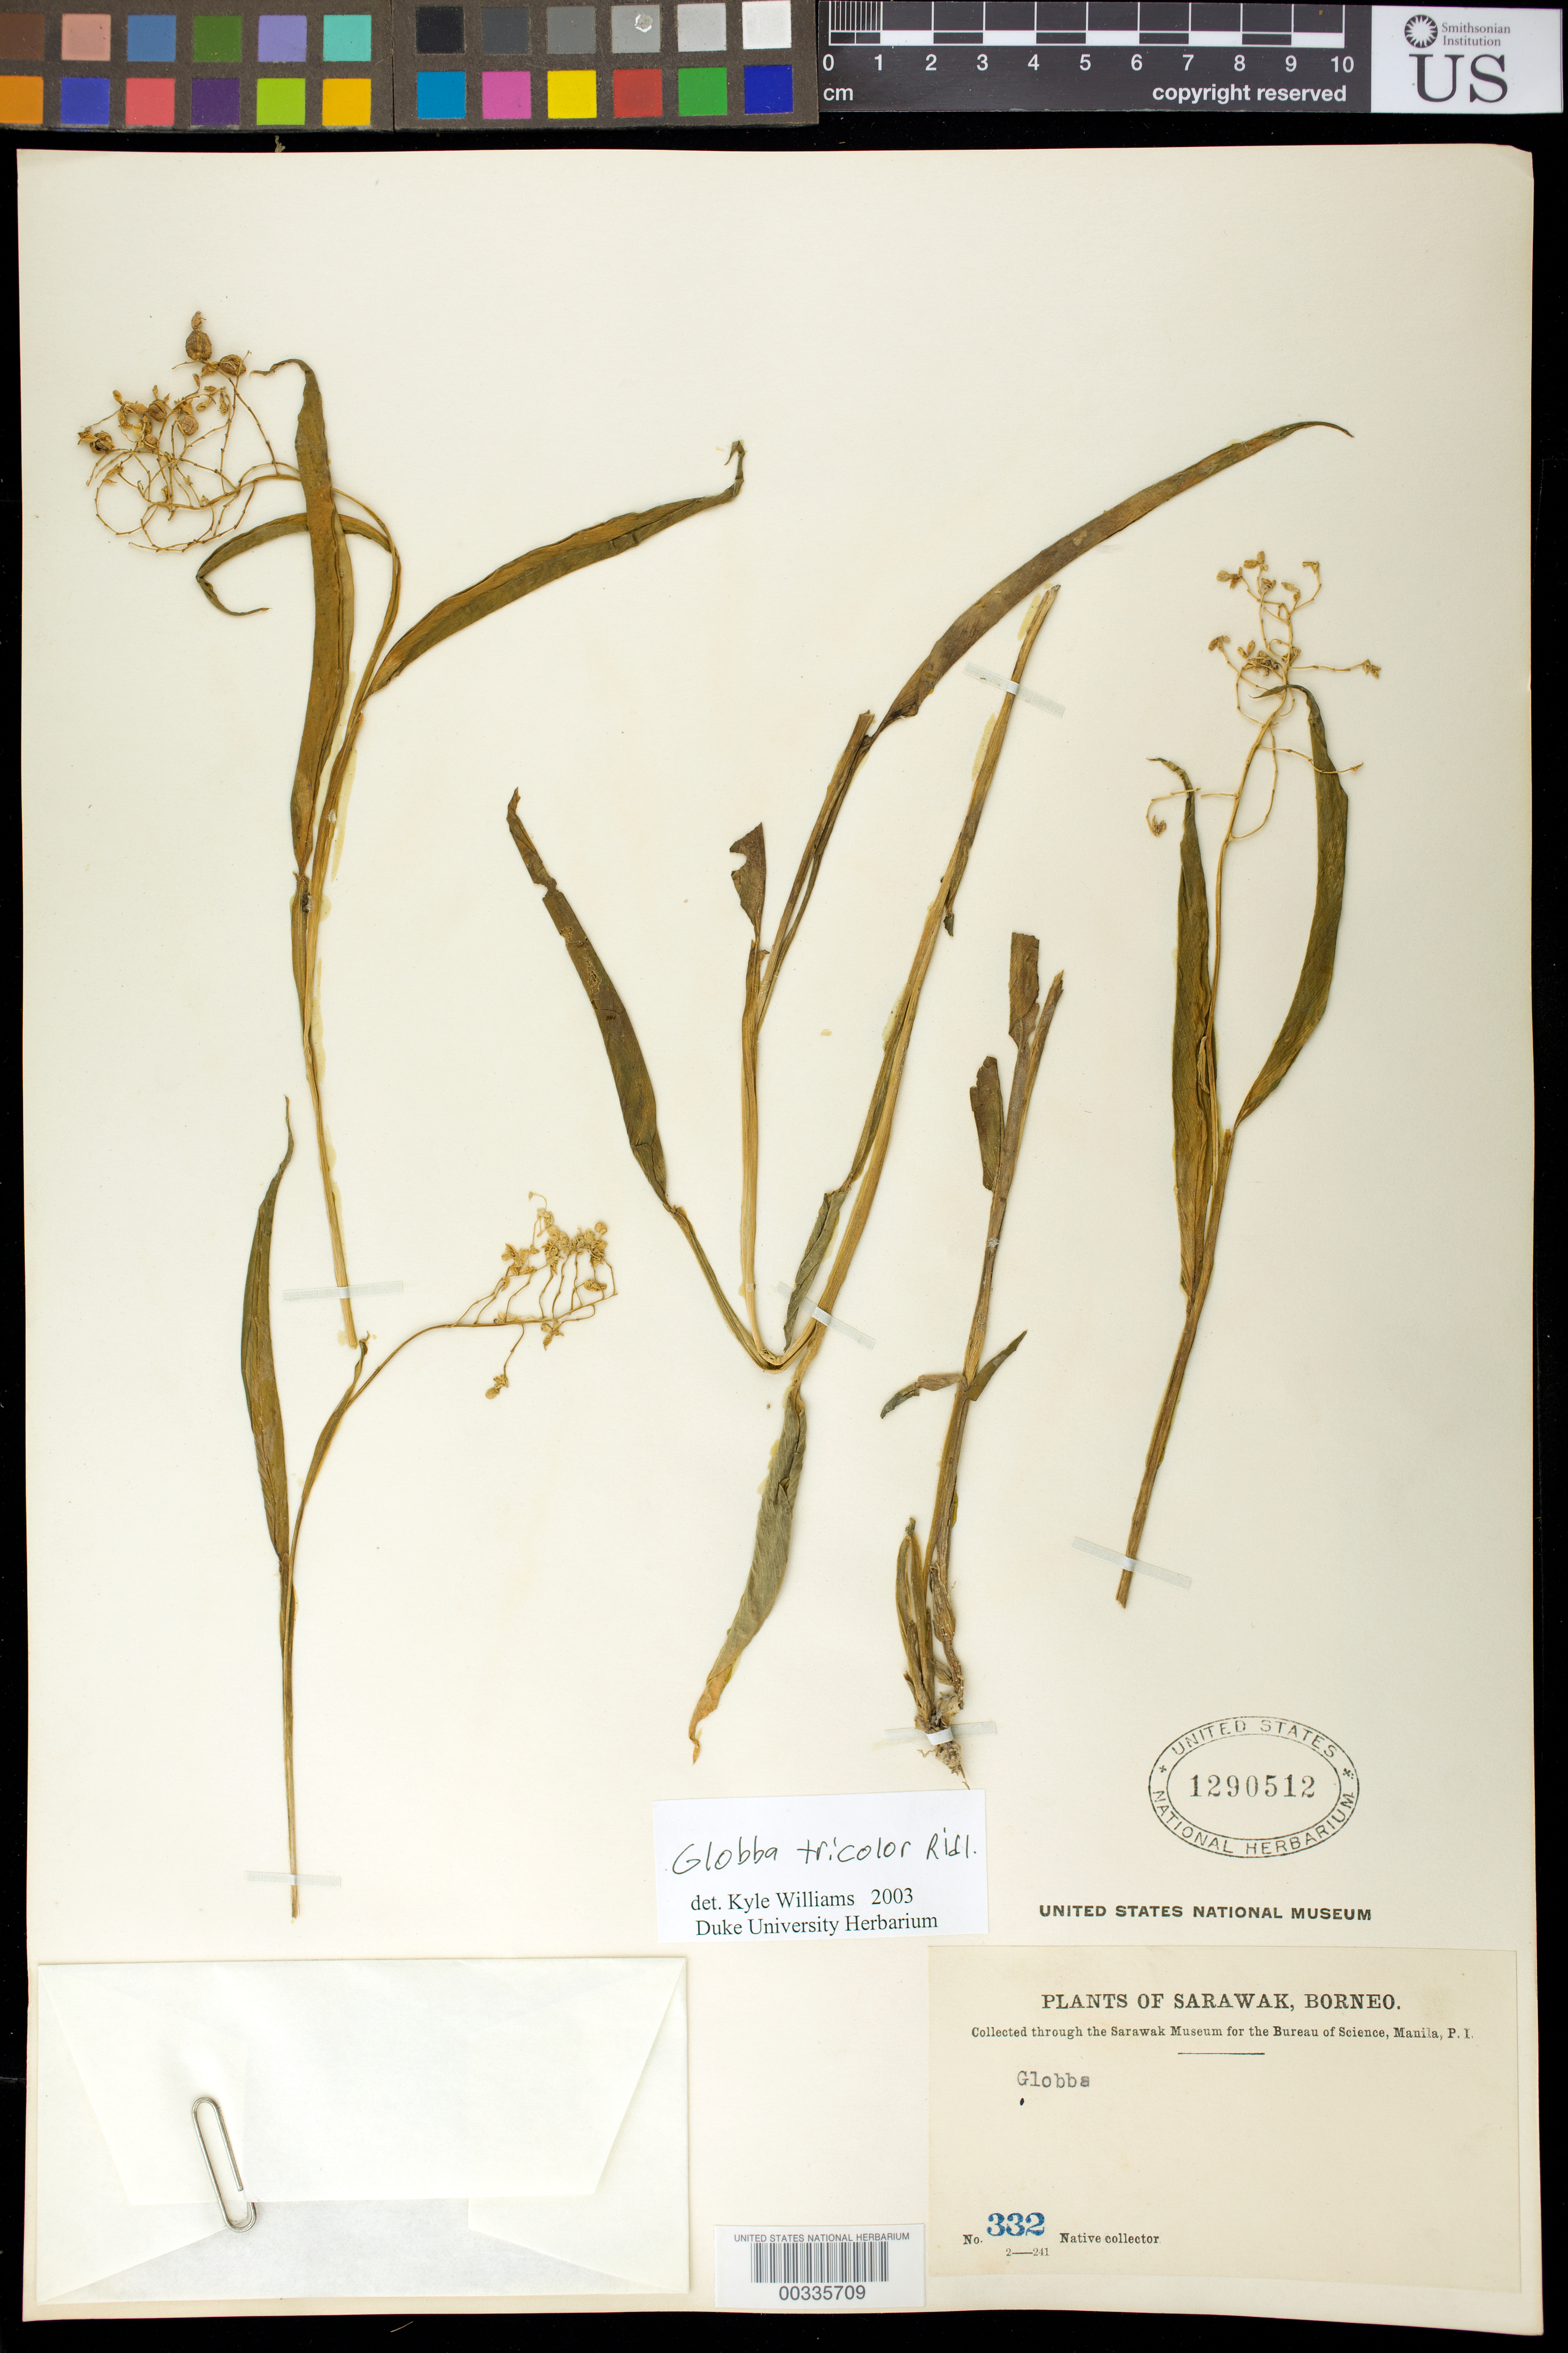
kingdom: Plantae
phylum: Tracheophyta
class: Liliopsida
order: Zingiberales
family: Zingiberaceae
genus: Globba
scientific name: Globba tricolor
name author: Ridl.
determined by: Williams, K. J.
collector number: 332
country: Malaysia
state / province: Sarawak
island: Borneo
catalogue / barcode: US 1290512